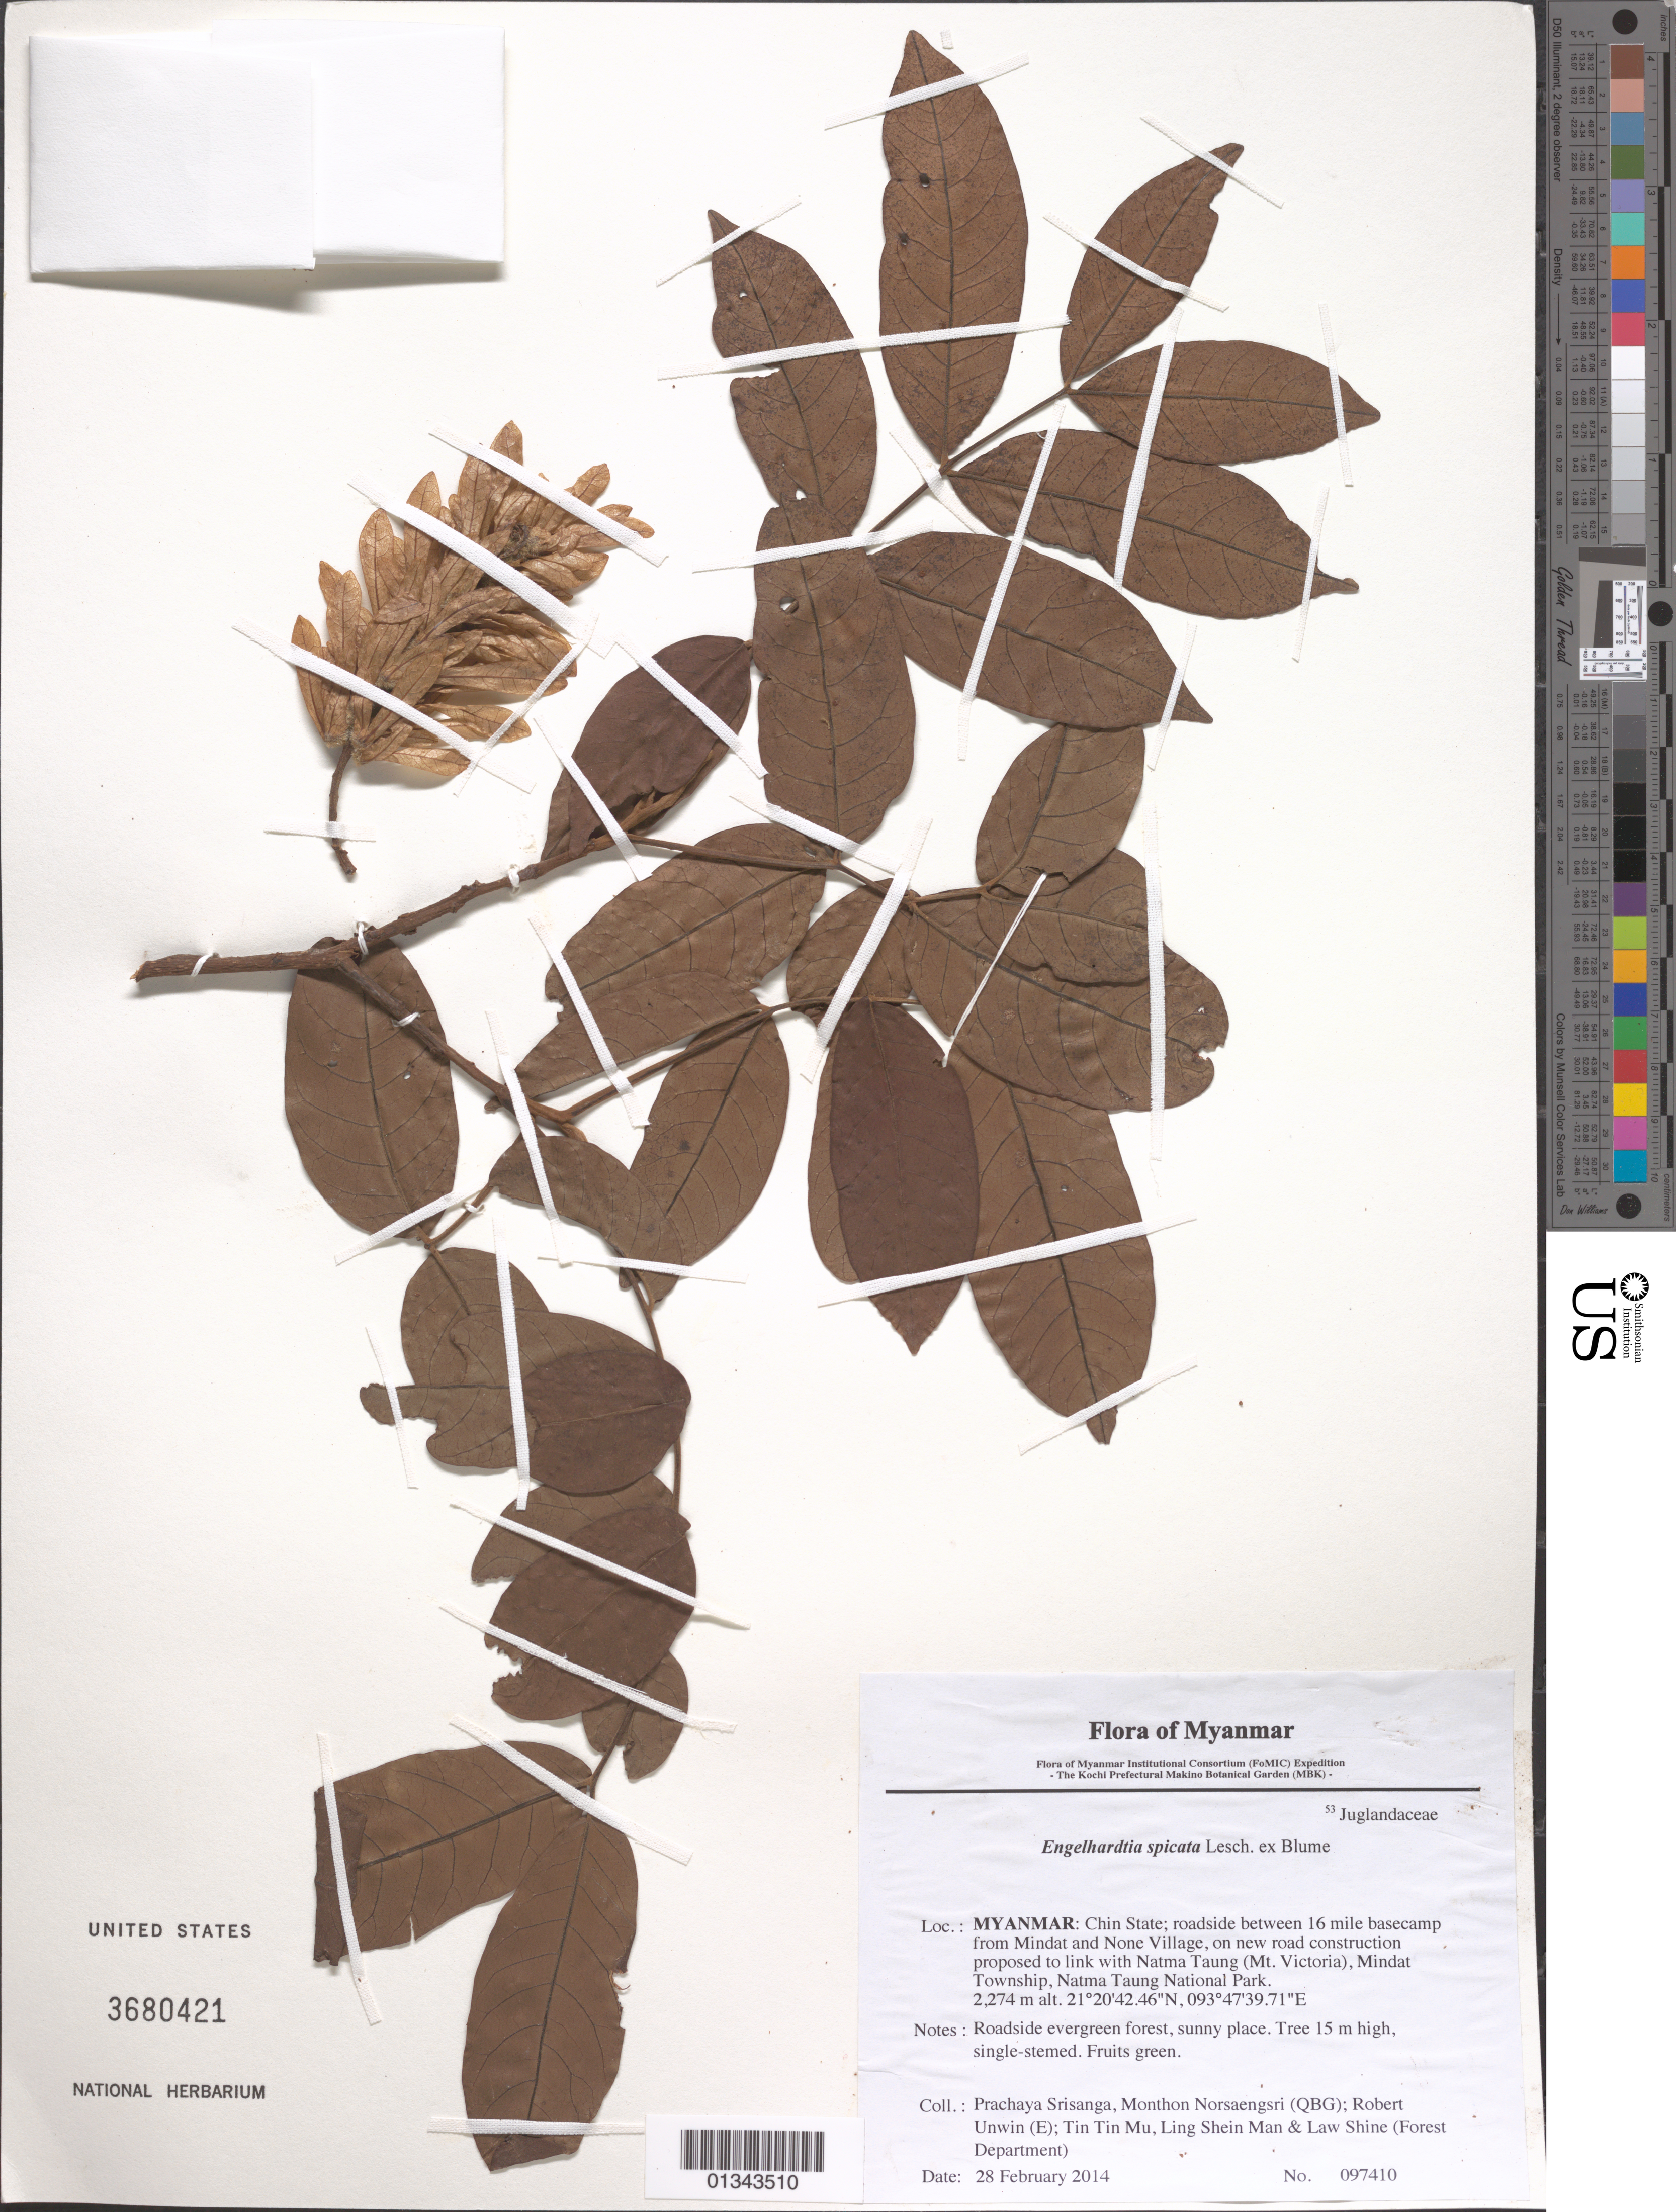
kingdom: Plantae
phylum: Tracheophyta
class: Magnoliopsida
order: Fagales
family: Juglandaceae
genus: Engelhardia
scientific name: Engelhardia spicata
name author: Lesch. ex Blume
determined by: Fujikawa, Kazumi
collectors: P. Srisanga, M. Norsaengsri, R. Unwin, Tin Tin Mu, Ling Shein Man & L. Shine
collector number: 97410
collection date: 2014-02-28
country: Myanmar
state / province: Chin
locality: Roadside between 16 mile basecamp from Mindat and None Village, on new road construction proposed to link with Natma Taung (Mt. Victoria), Mindat Township, Natma Taung National Park.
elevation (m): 2274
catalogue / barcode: US 3680421